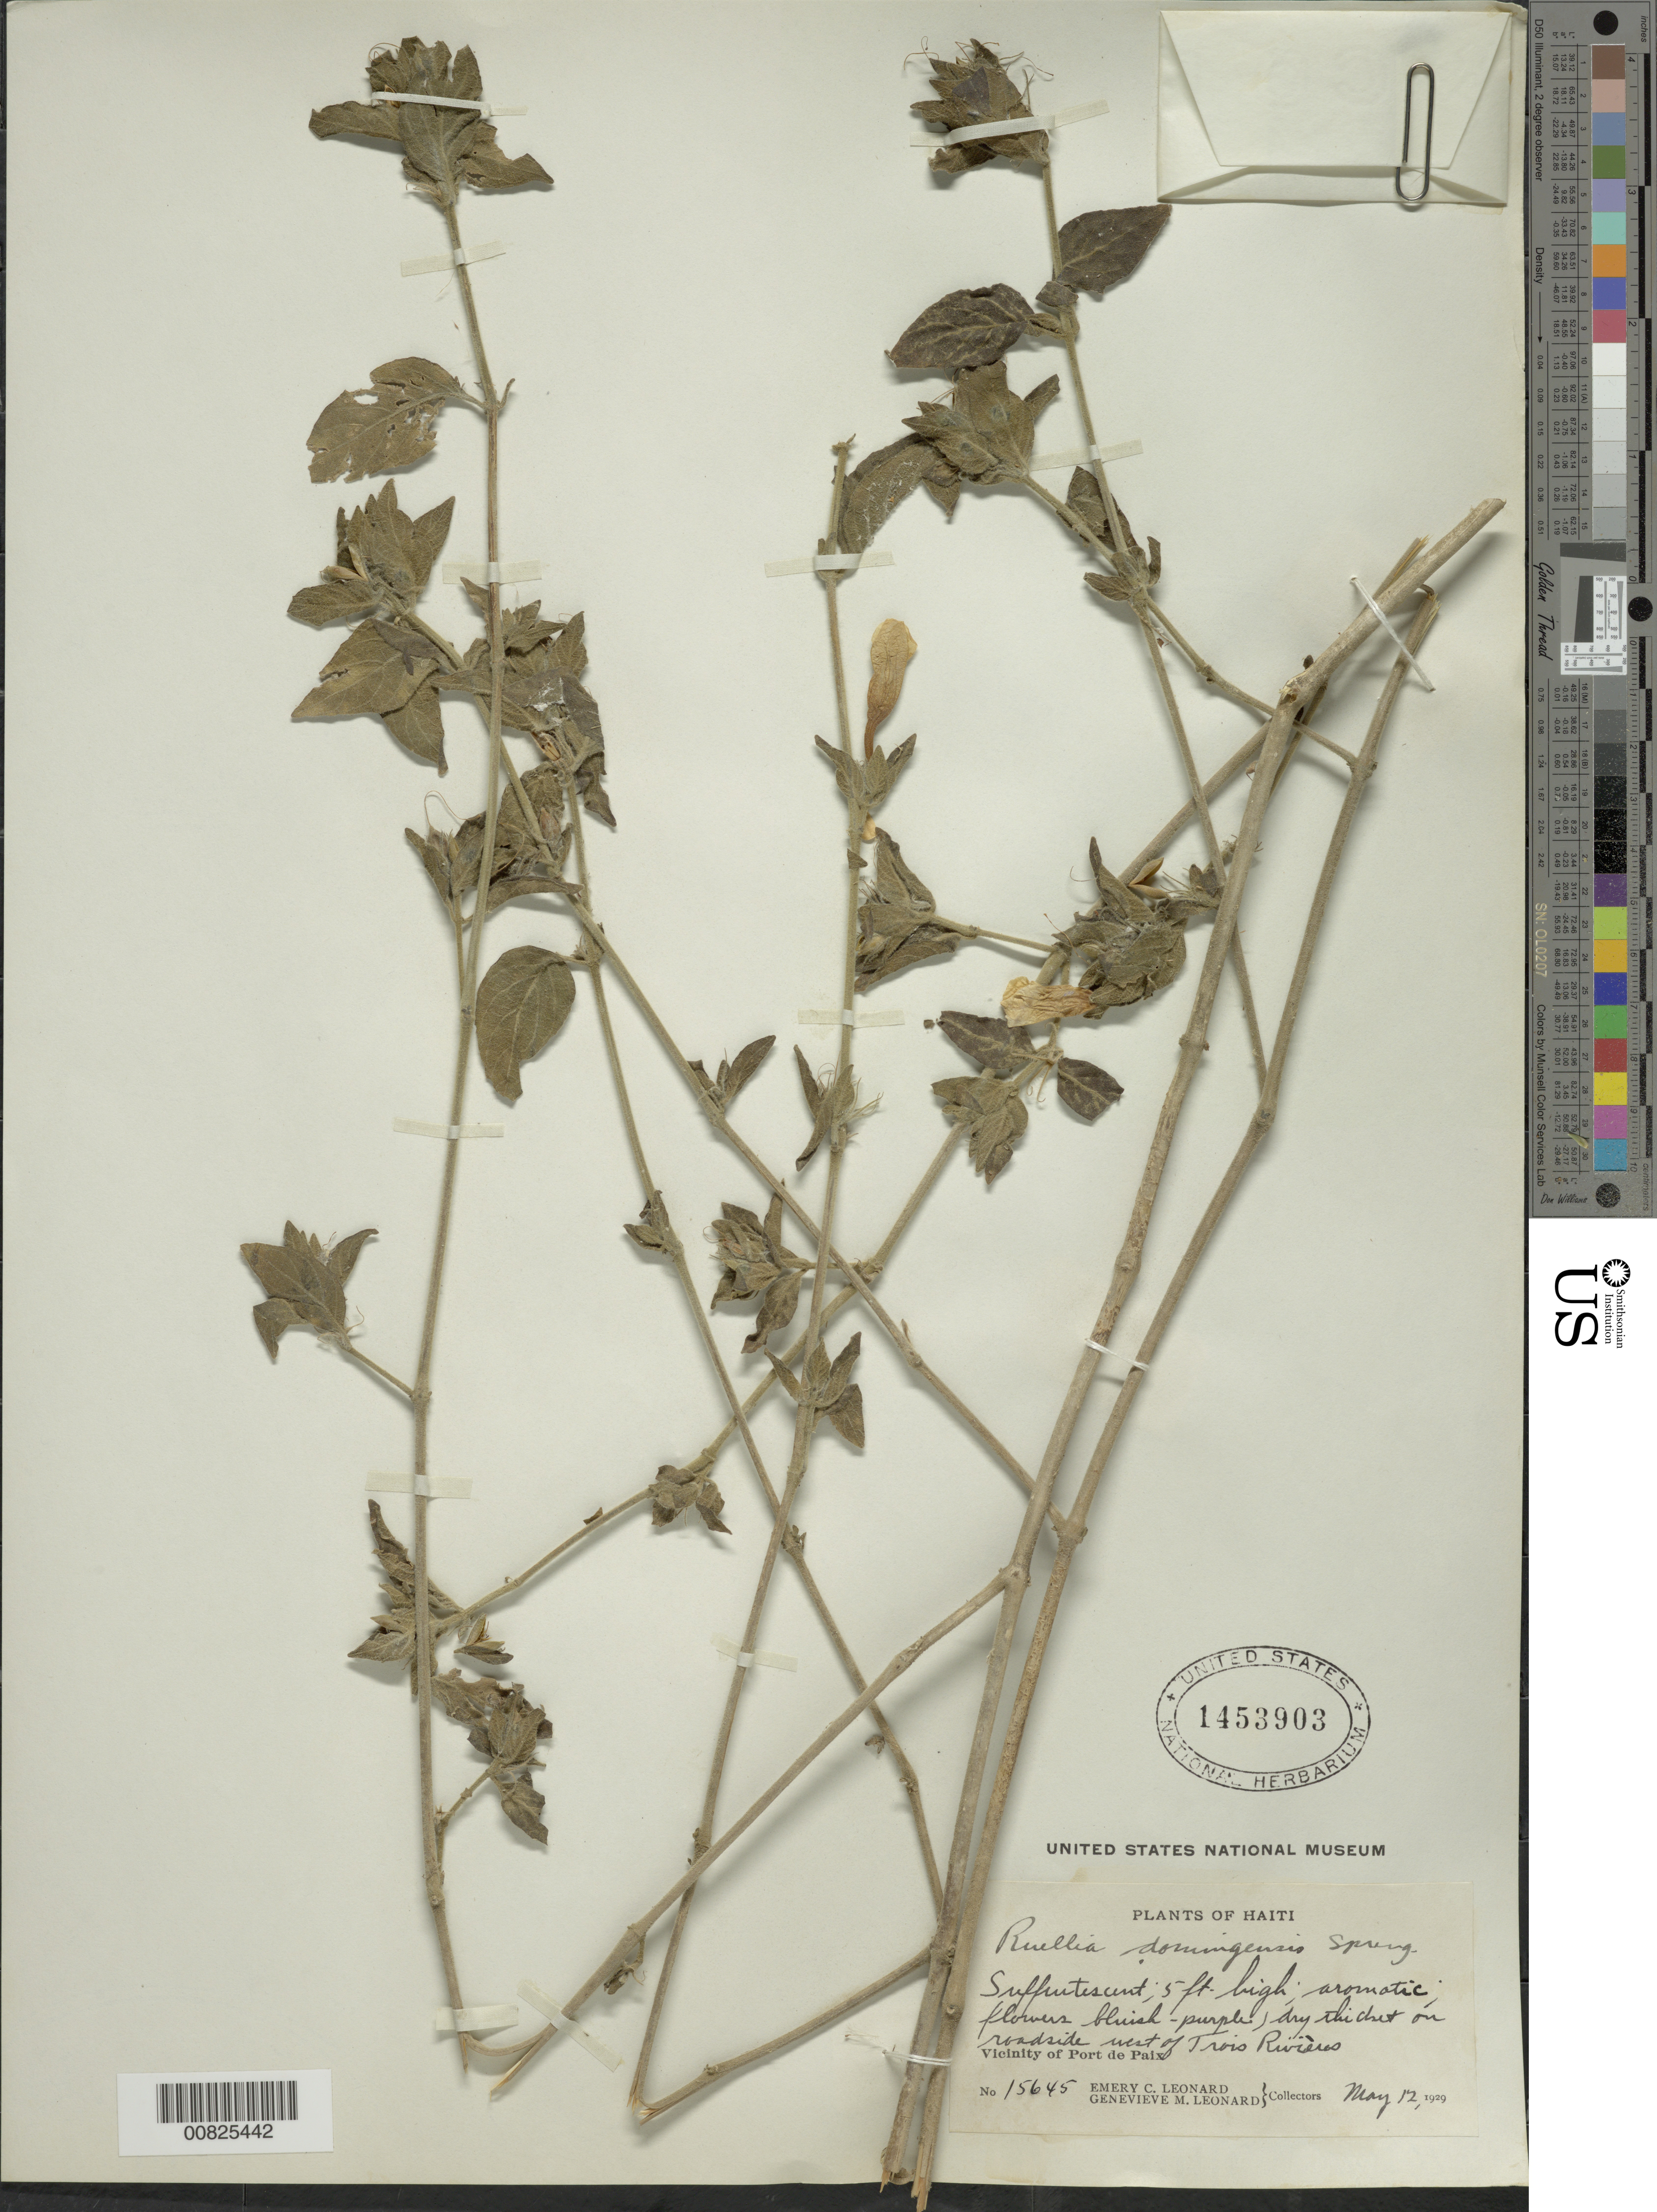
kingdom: Plantae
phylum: Tracheophyta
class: Magnoliopsida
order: Lamiales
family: Acanthaceae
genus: Ruellia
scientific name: Ruellia domingensis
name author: Spreng. ex Nees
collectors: E. C. Leonard & G. M. Leonard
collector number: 15645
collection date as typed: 12 May 1929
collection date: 1929-05-12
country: Haiti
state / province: Nord-Ouest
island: Hispaniola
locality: Vicinity of Port de Paix, west of Trois Rivières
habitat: Dry thickets on roadside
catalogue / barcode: US 1453903